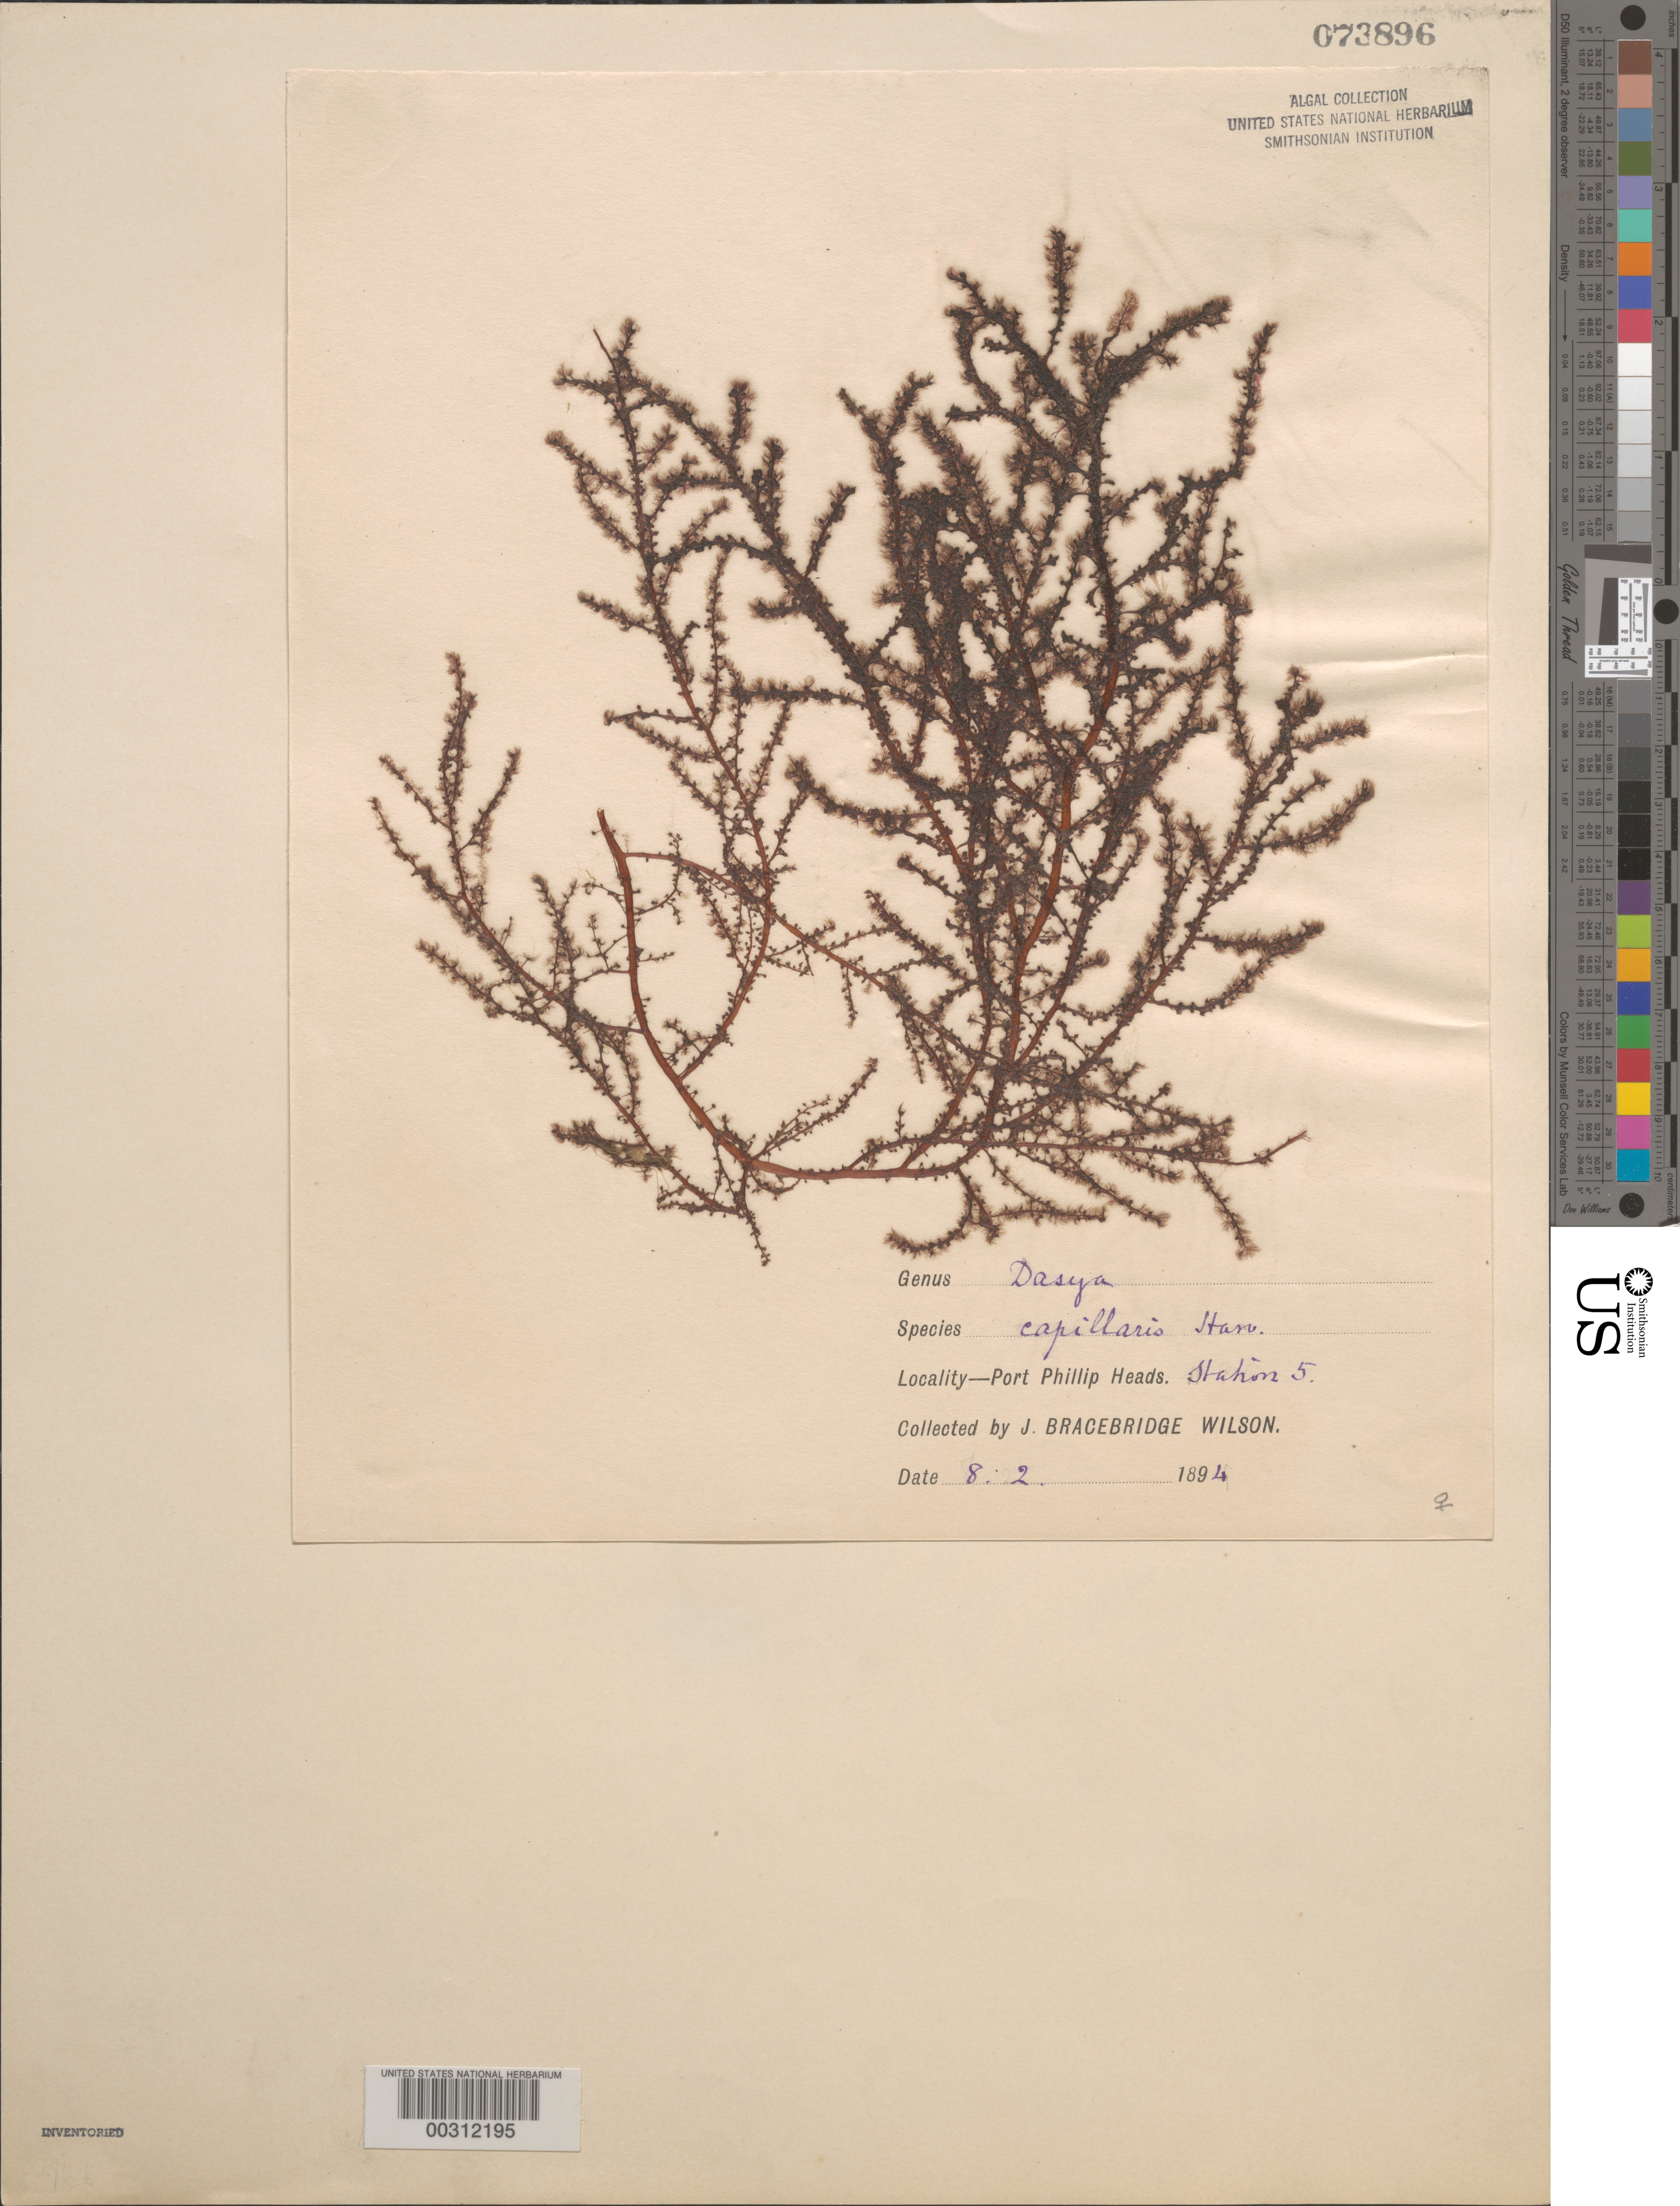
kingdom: Plantae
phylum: Rhodophyta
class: Florideophyceae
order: Ceramiales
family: Dasyaceae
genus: Dasya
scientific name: Dasya capillaris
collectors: J. B. Wilson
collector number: Station 5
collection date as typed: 08 Feb 1894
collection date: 1894-02-08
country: Australia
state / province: Victoria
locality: Port Phillip Heads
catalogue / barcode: US 73896